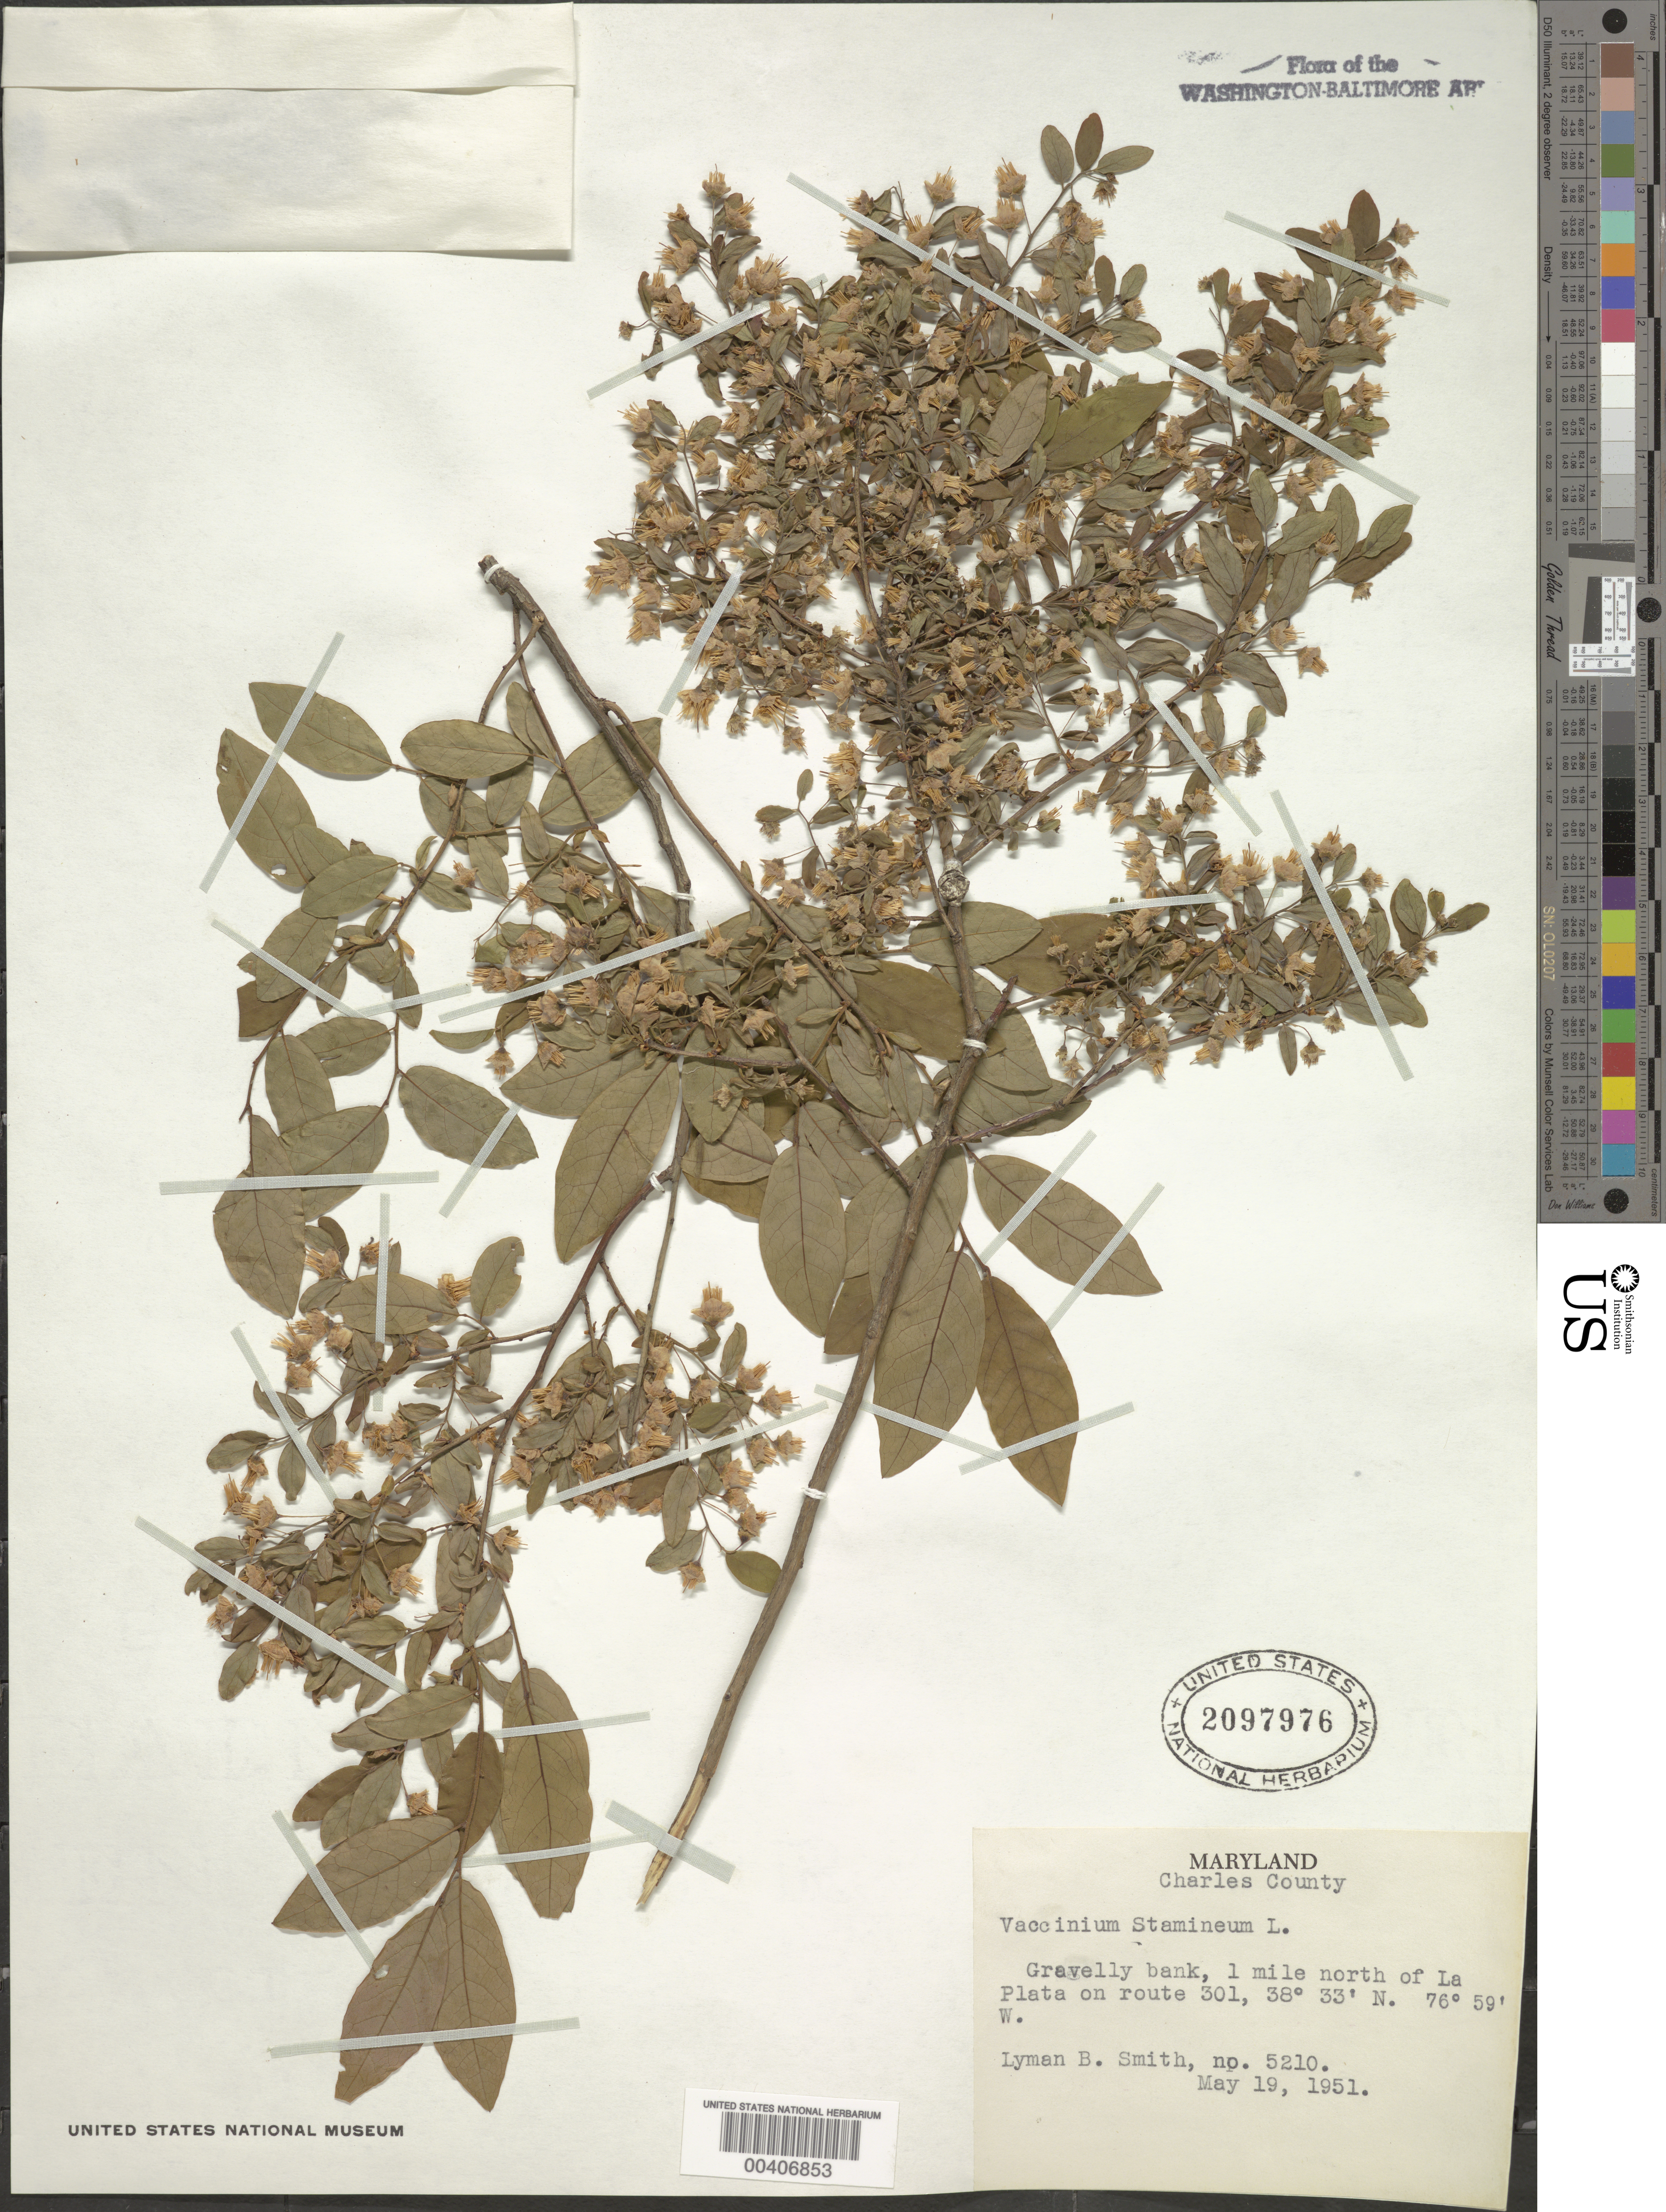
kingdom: Plantae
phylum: Tracheophyta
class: Magnoliopsida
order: Ericales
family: Ericaceae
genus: Vaccinium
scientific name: Vaccinium stamineum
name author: L.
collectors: L. Smith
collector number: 5210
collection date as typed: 19 May 1951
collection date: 1951-05-19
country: United States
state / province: Maryland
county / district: Charles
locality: North of La Plata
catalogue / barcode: US 2097976